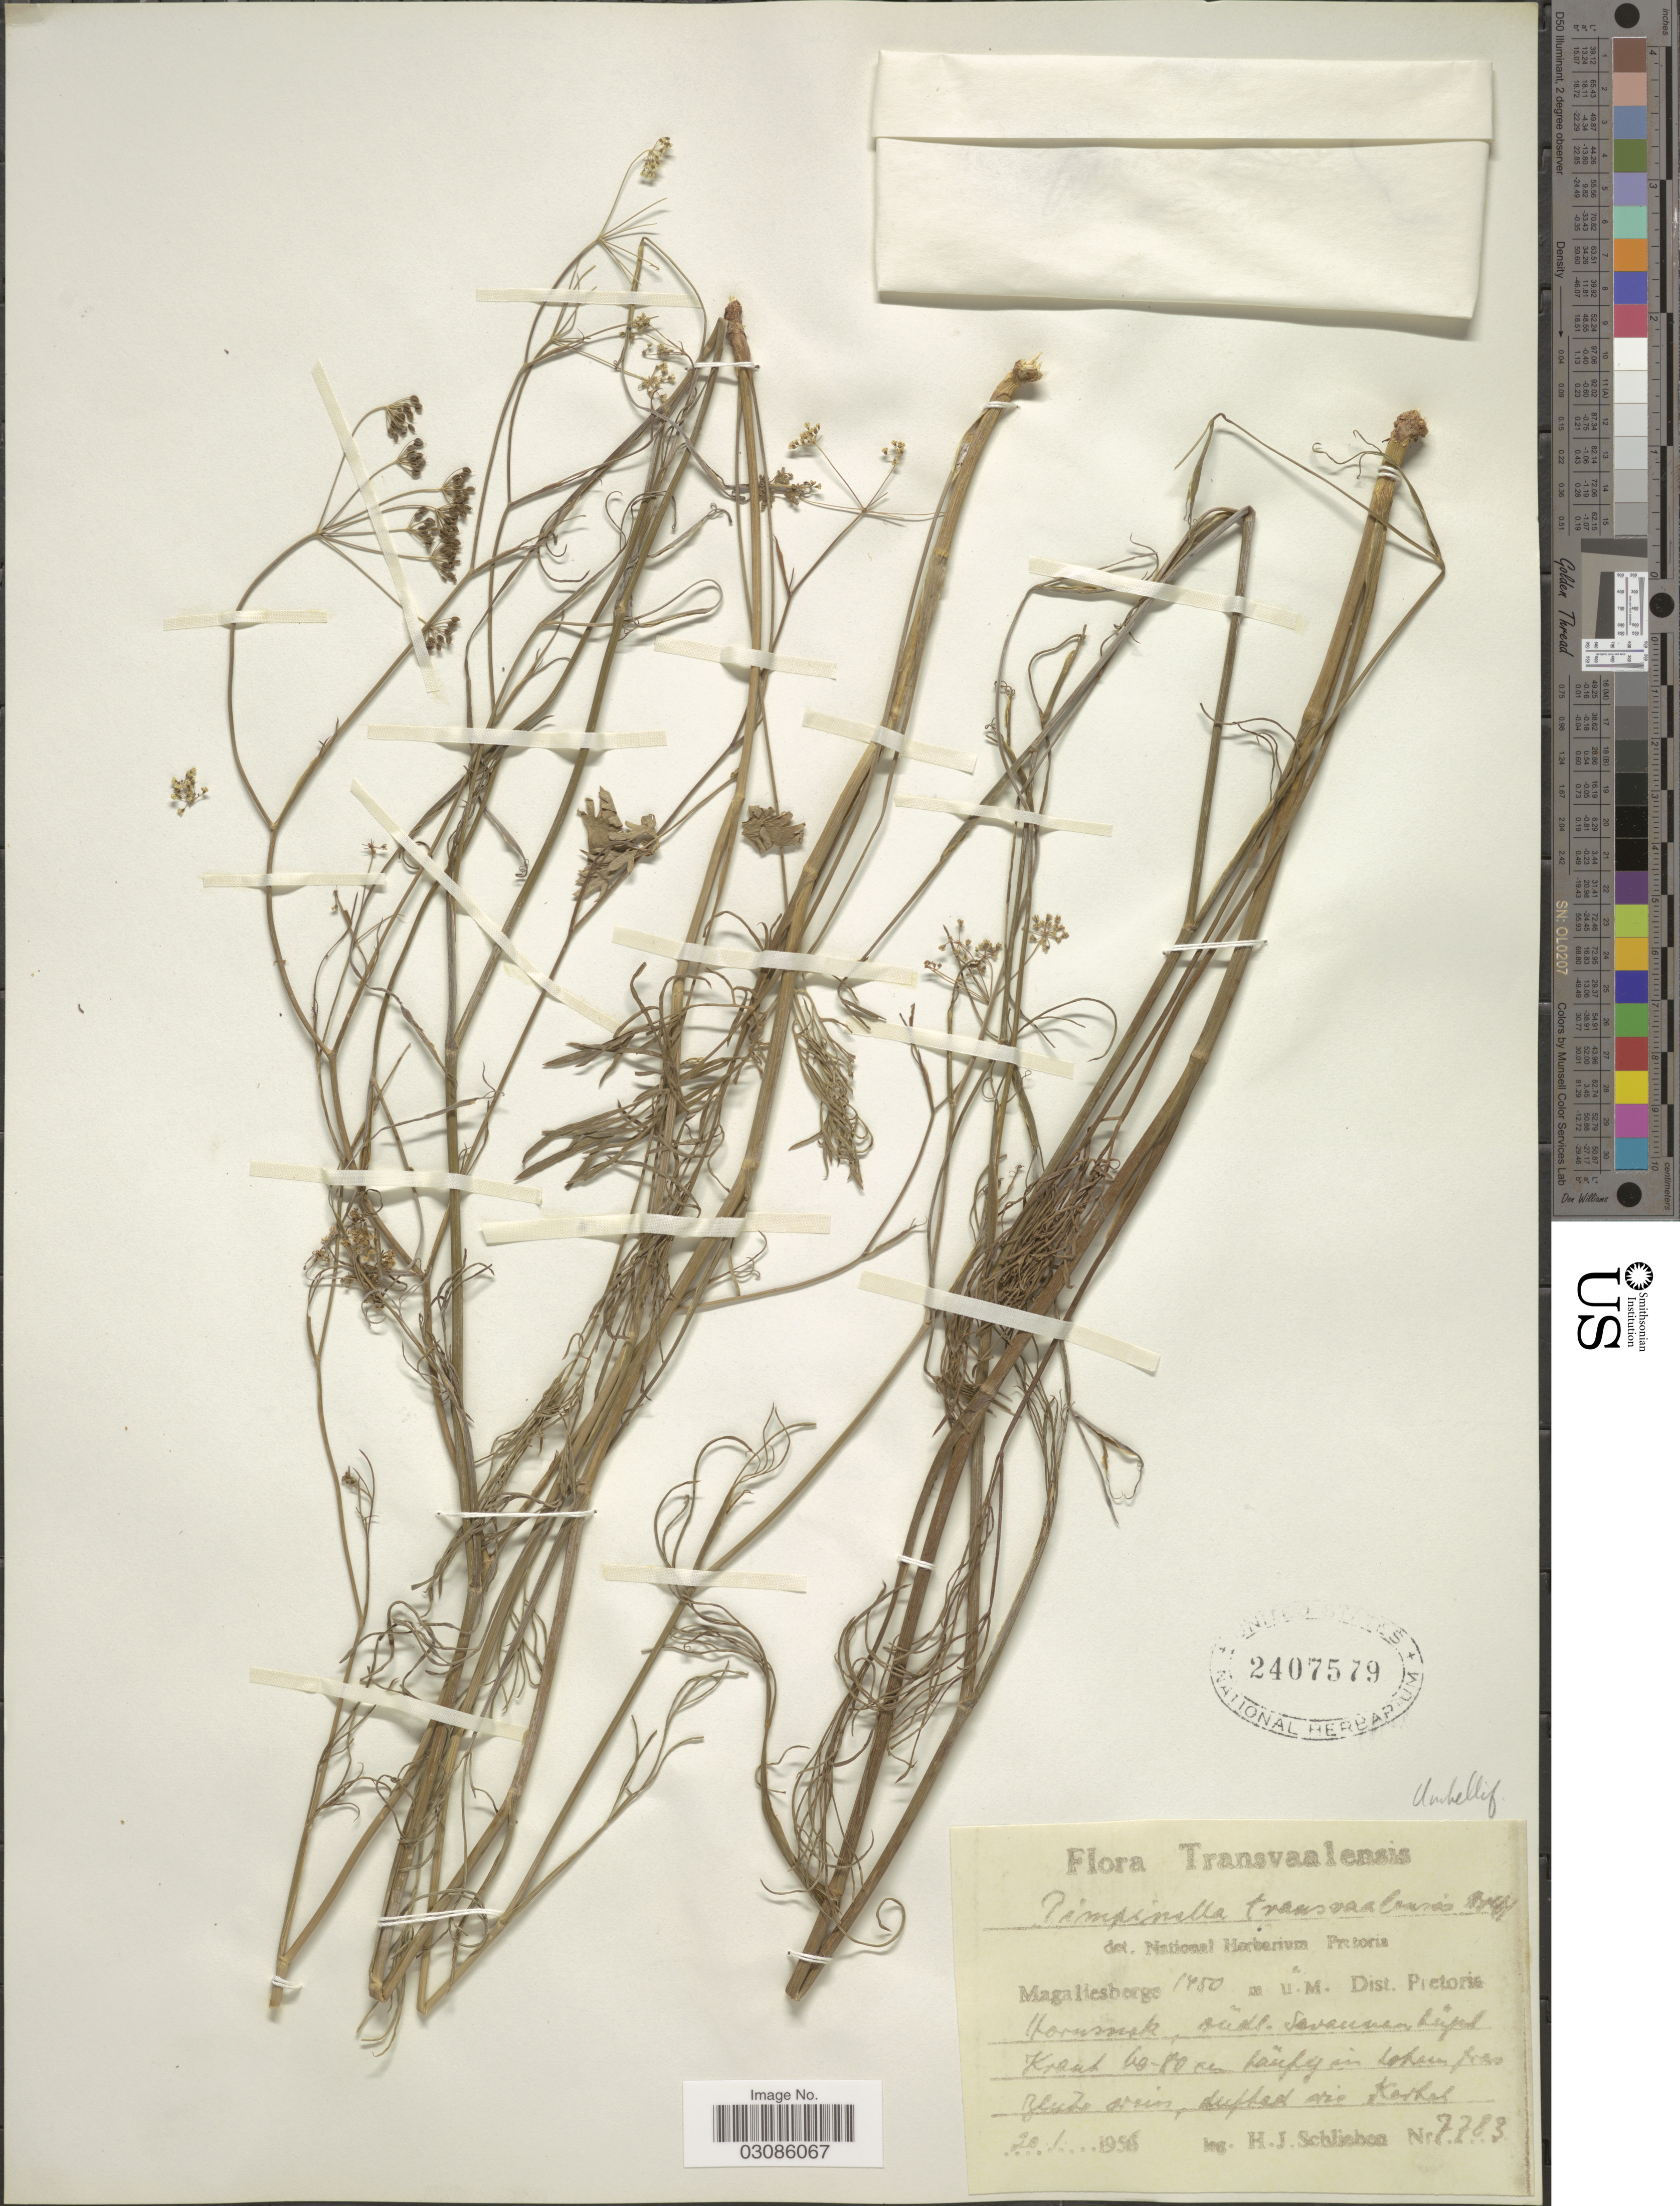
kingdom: Plantae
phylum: Tracheophyta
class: Magnoliopsida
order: Apiales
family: Apiaceae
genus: Pimpinella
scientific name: Pimpinella transvaalensis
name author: H. Wolff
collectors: H. J. Schlieben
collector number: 7783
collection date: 1956-01-20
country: South Africa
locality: Transvaalensis, Magaliesberge, Dist. Pretoria, Hornsnek, südl. Savanne hüpl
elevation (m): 1450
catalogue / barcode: US 2407579